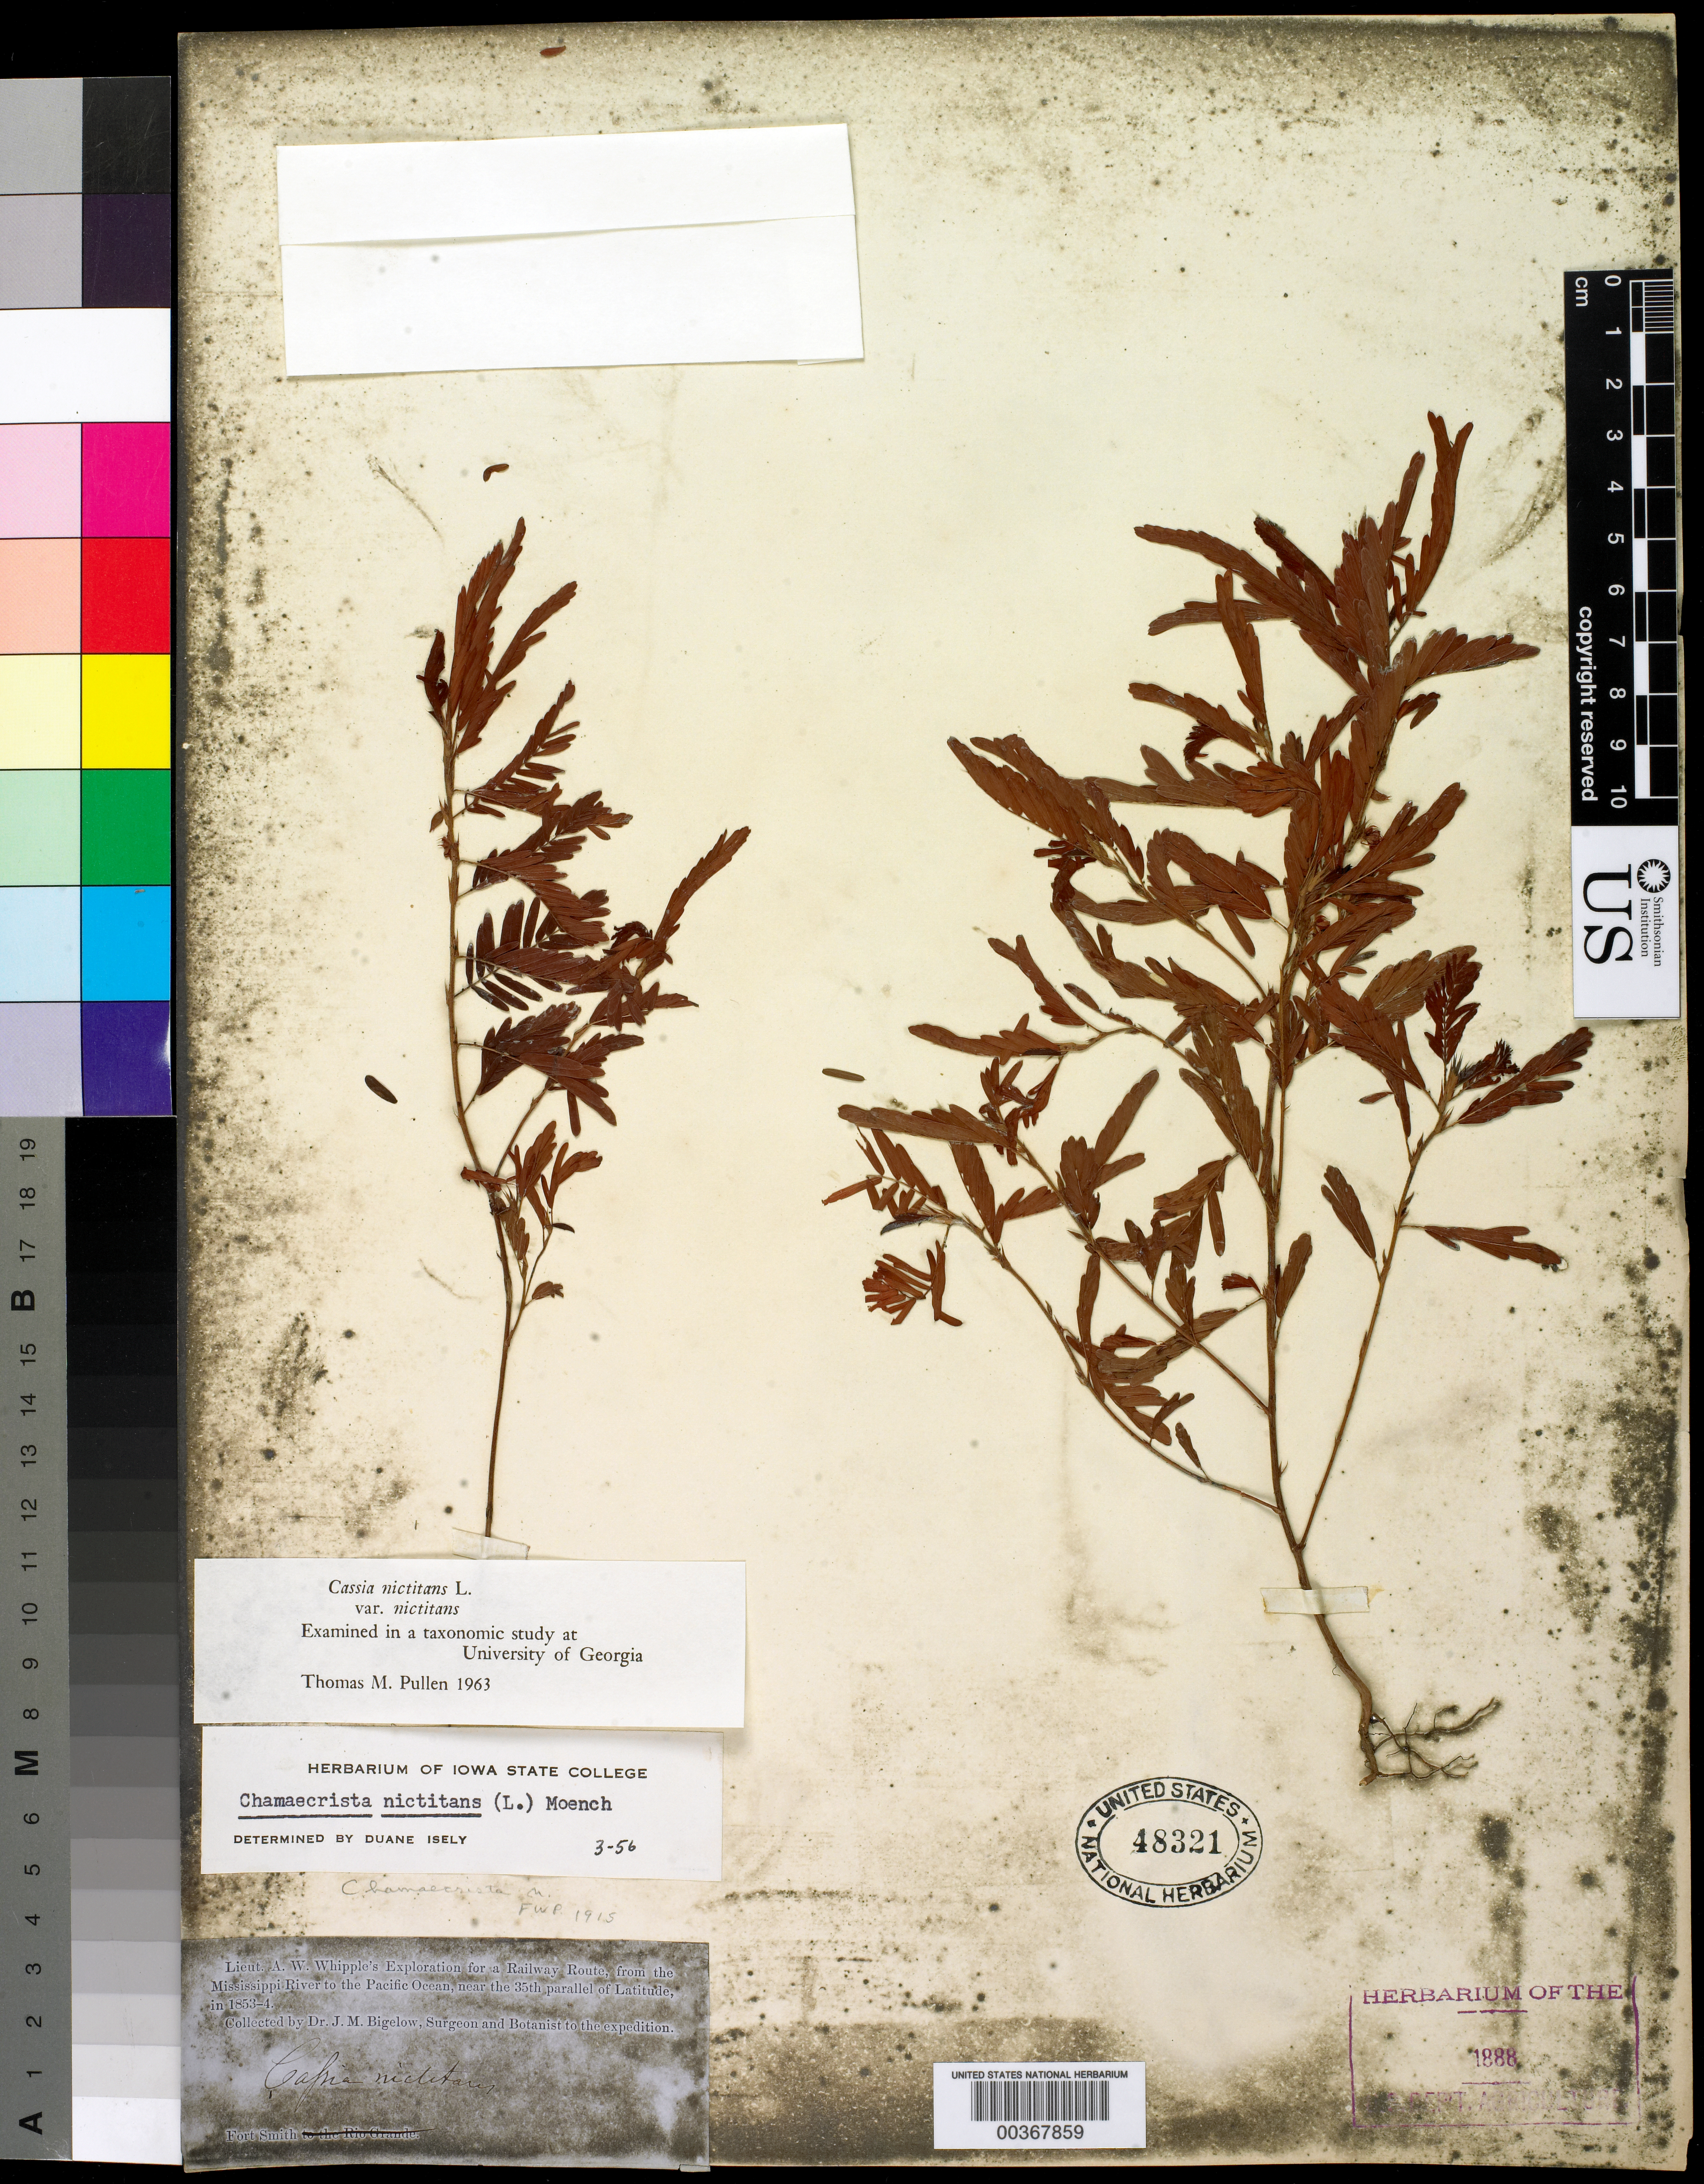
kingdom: Plantae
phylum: Tracheophyta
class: Magnoliopsida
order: Fabales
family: Fabaceae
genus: Chamaecrista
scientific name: Chamaecrista nictitans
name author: (L.) Moench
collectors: J. M. Bigelow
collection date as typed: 1853 to -- -- 1854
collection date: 1853/1854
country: United States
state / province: Arkansas (?)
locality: Fort Smith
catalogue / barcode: US 48321